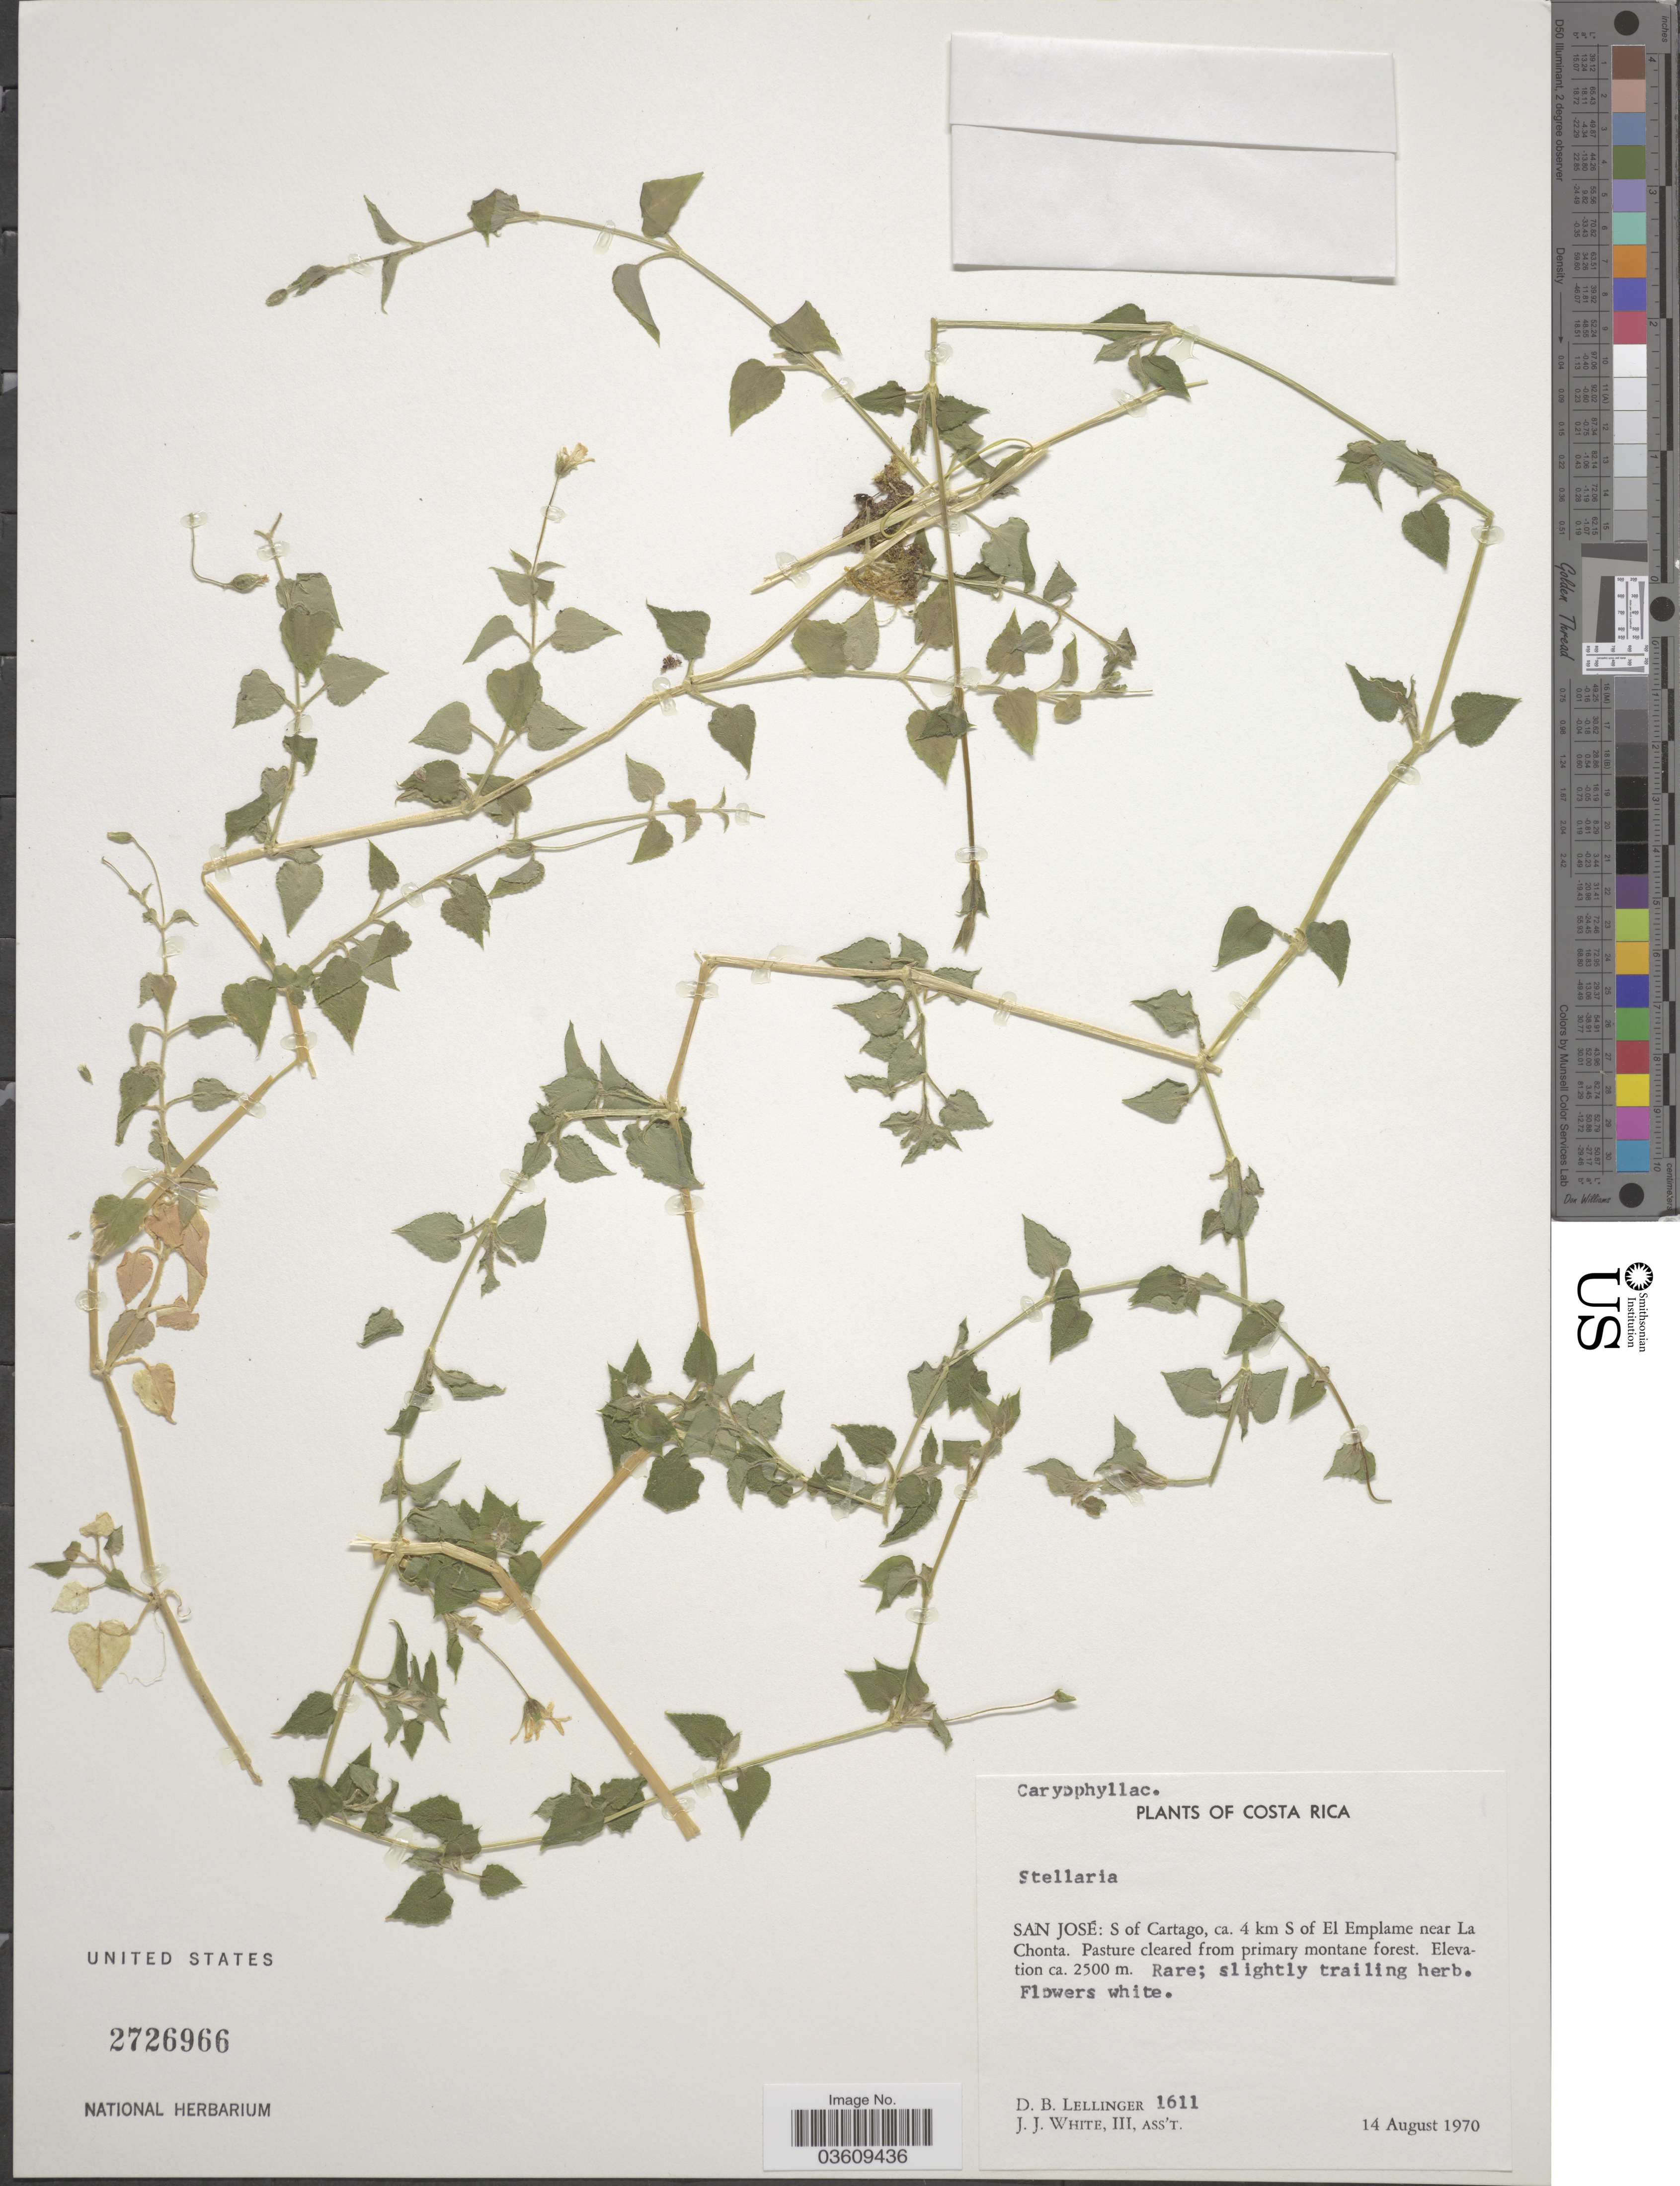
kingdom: Plantae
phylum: Tracheophyta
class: Magnoliopsida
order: Caryophyllales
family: Caryophyllaceae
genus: Stellaria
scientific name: Stellaria sp.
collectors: D. B. Lellinger & J. J. White III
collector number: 1611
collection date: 1970-08-14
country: Costa Rica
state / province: San José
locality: S of Cartago, ca. 4 km S of El Emplame near La Chonta.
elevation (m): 2500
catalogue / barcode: US 2726966